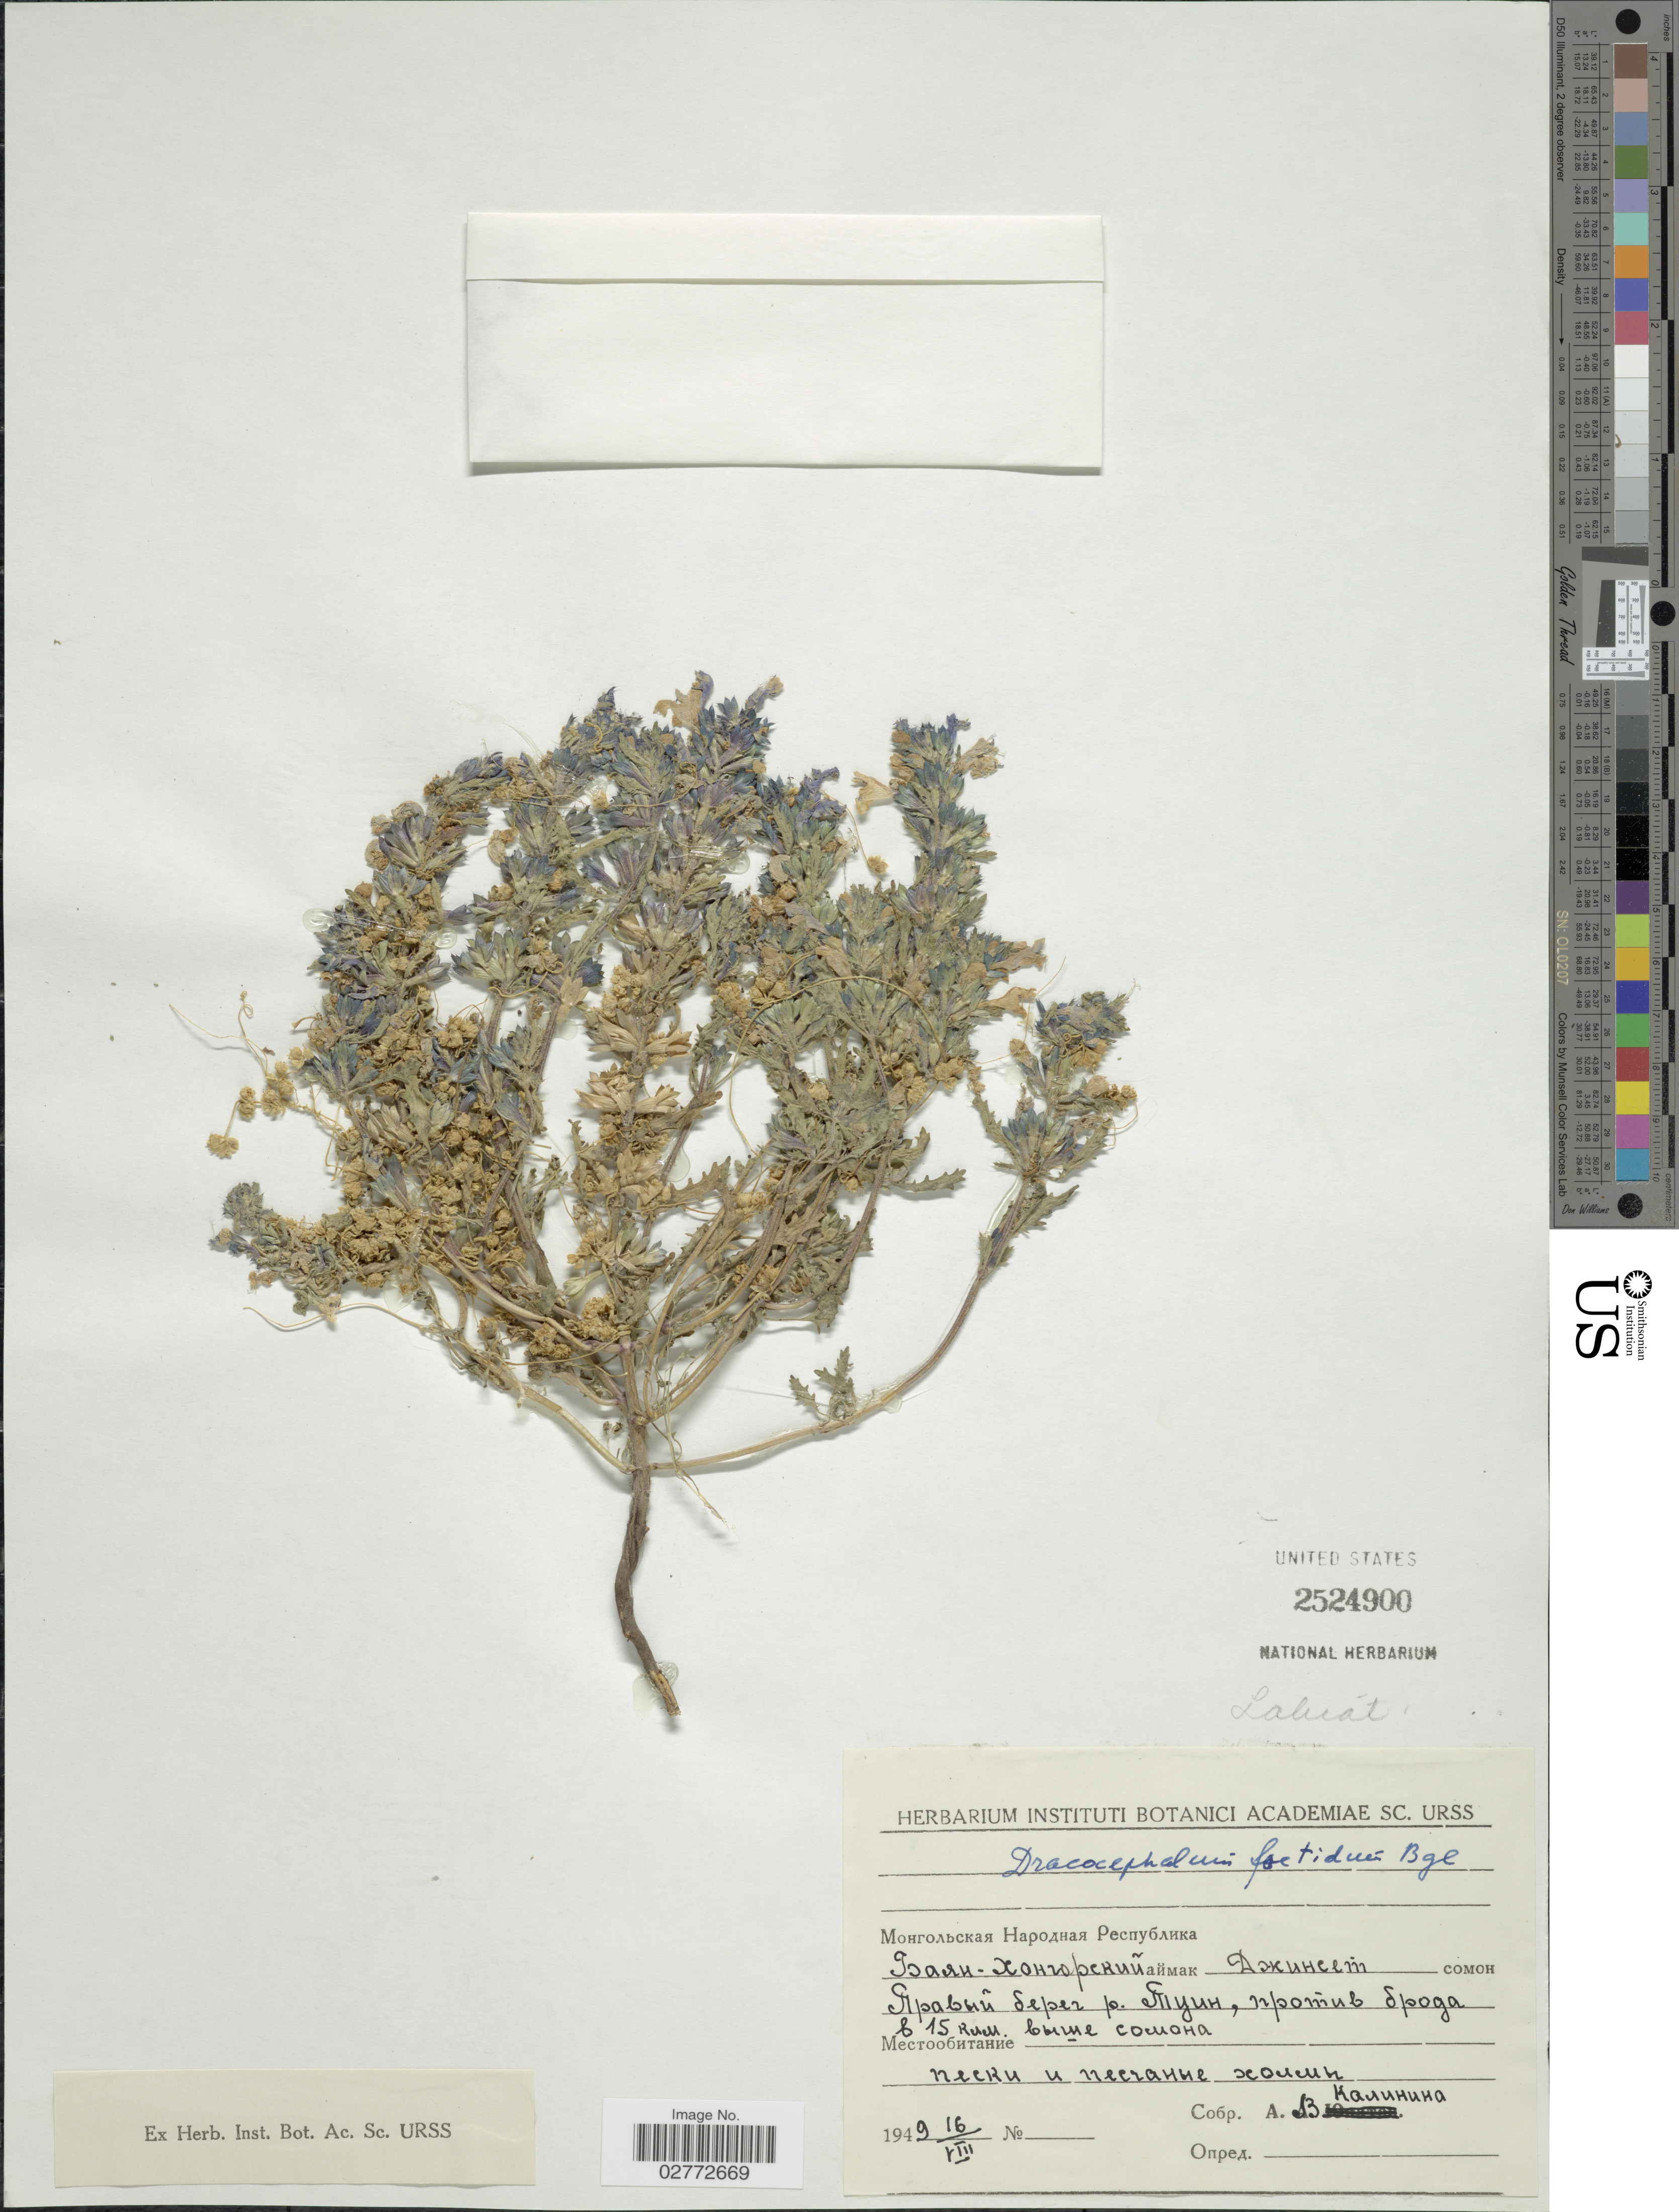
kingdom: Plantae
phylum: Tracheophyta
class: Magnoliopsida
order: Lamiales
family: Lamiaceae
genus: Dracocephalum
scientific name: Dracocephalum foetidum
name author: Bunge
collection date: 1949-08-16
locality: X.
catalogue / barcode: US 2524900